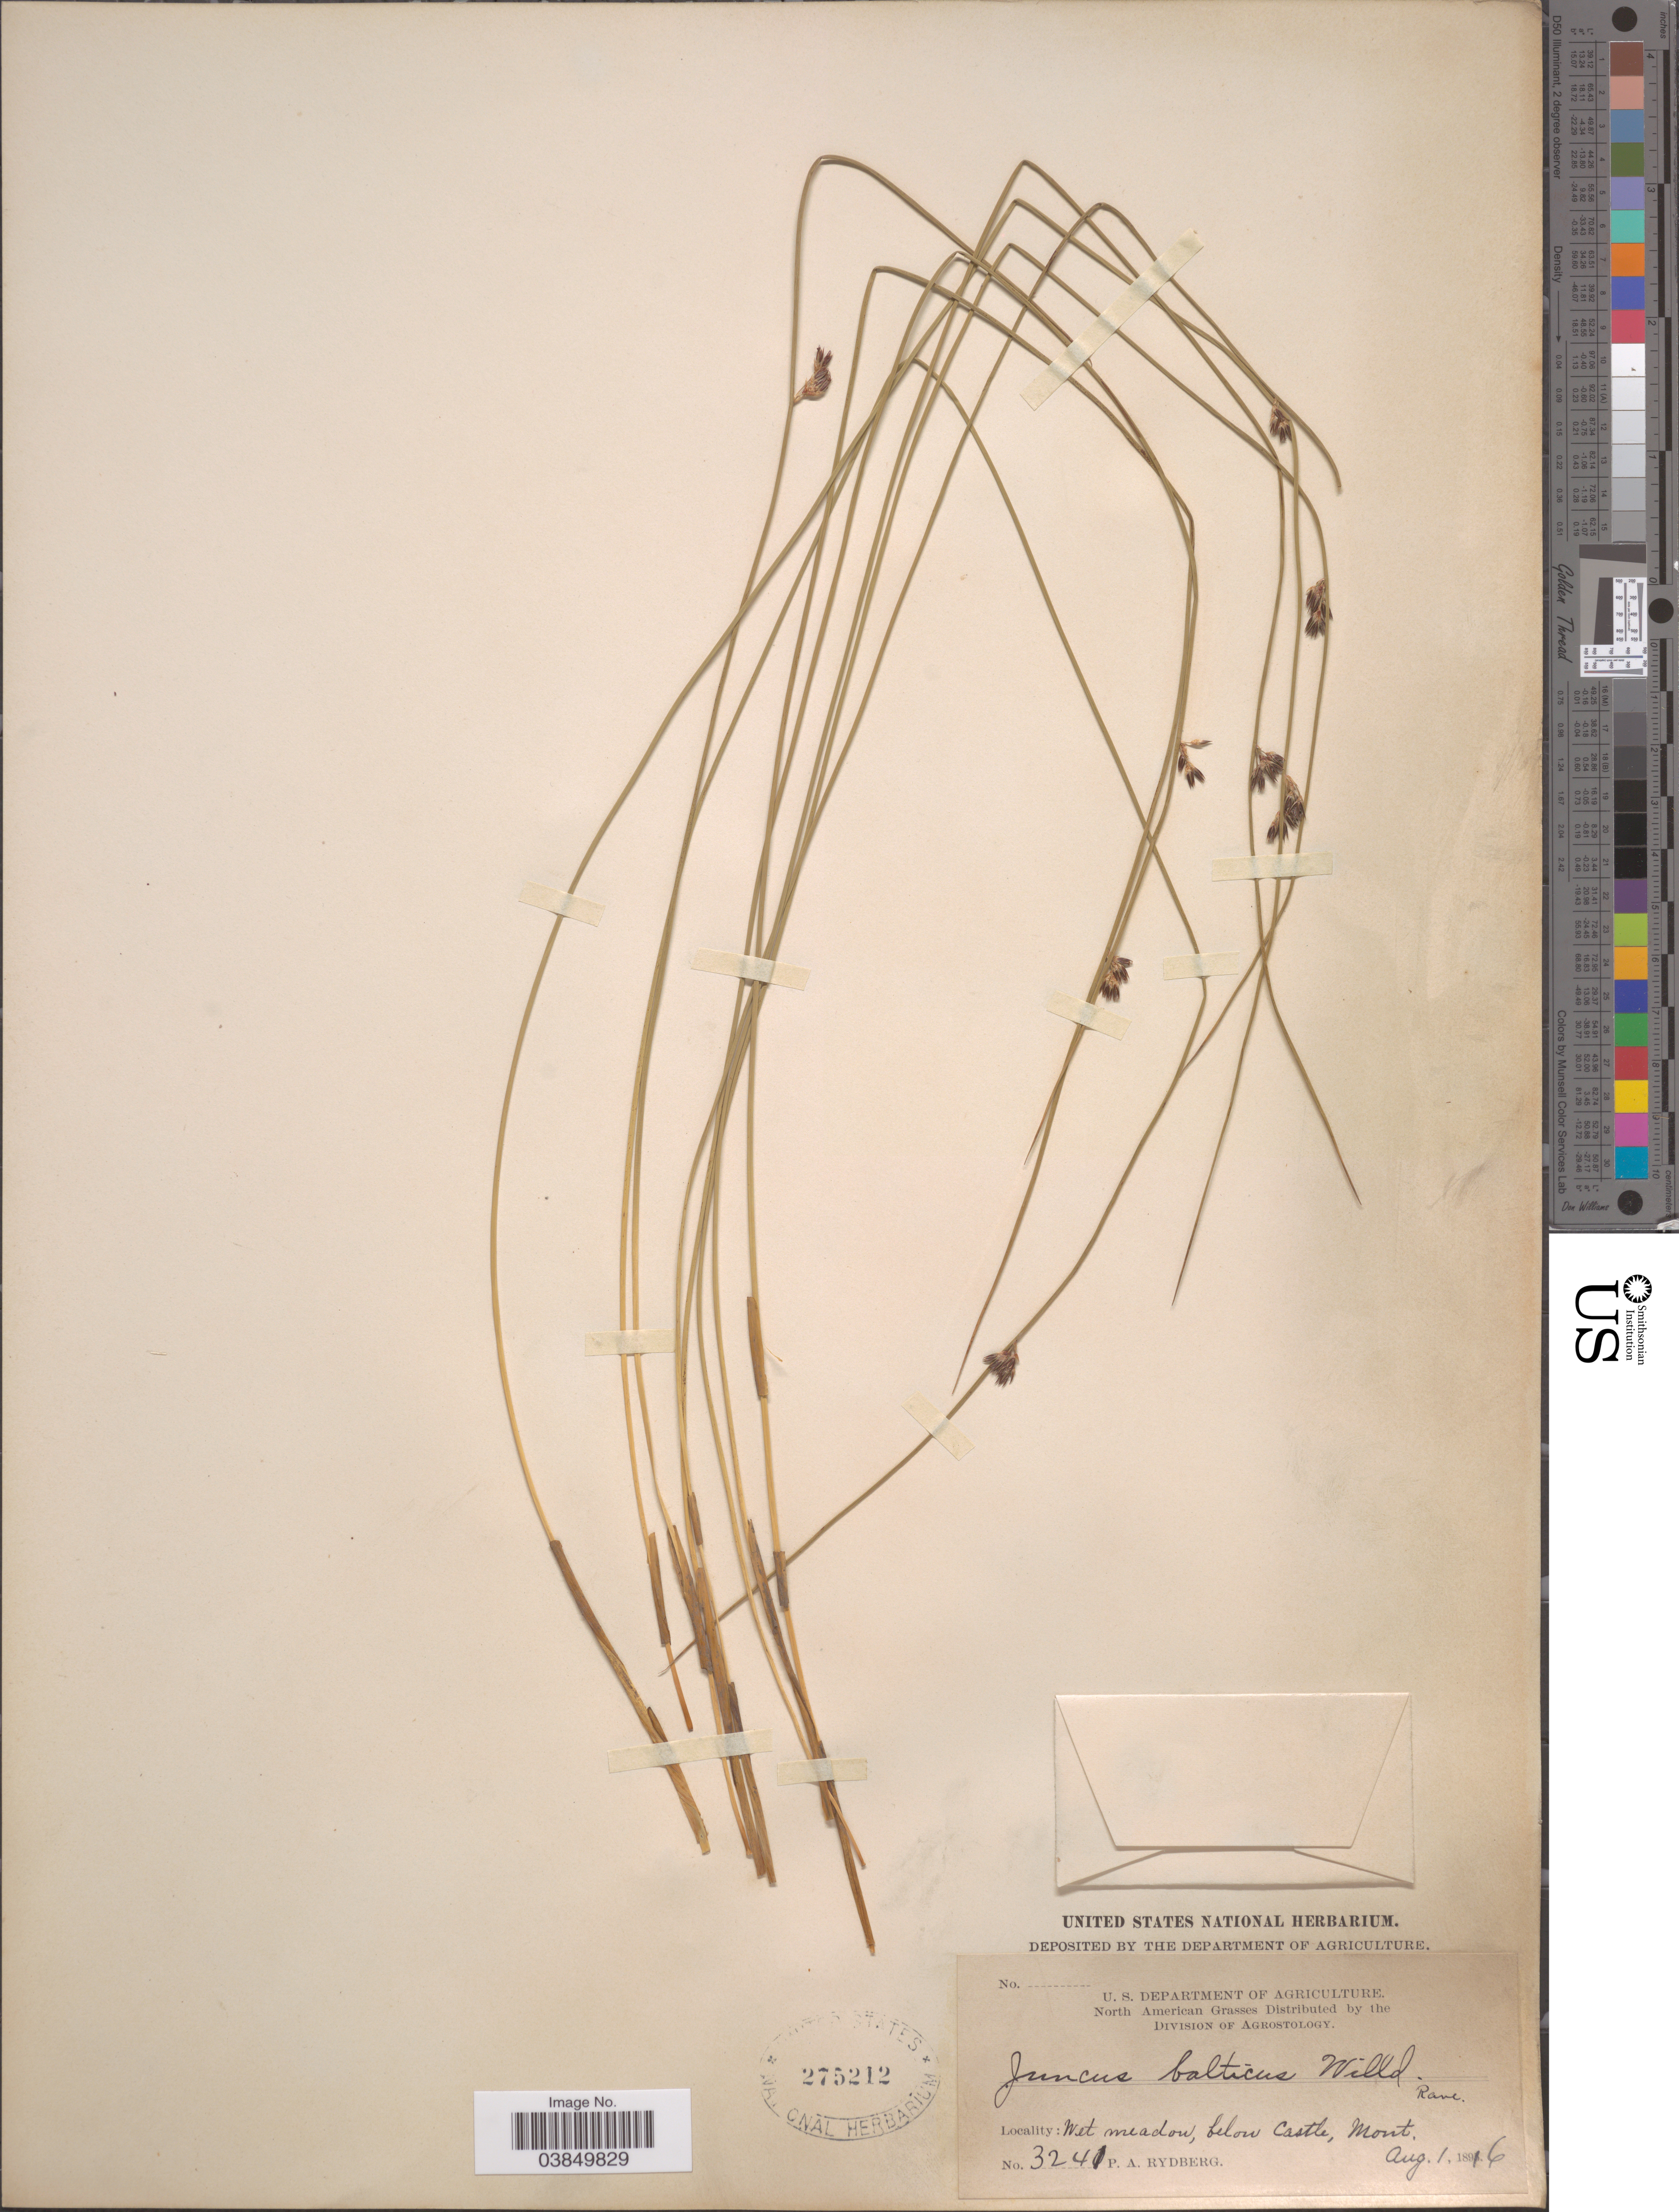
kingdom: Plantae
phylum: Tracheophyta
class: Liliopsida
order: Poales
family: Juncaceae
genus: Juncus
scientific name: Juncus balticus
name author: Willd.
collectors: P. A. Rydberg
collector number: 3241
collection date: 1896-08-01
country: United States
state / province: Montana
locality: Wet meadow, below Castle.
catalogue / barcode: US 275212